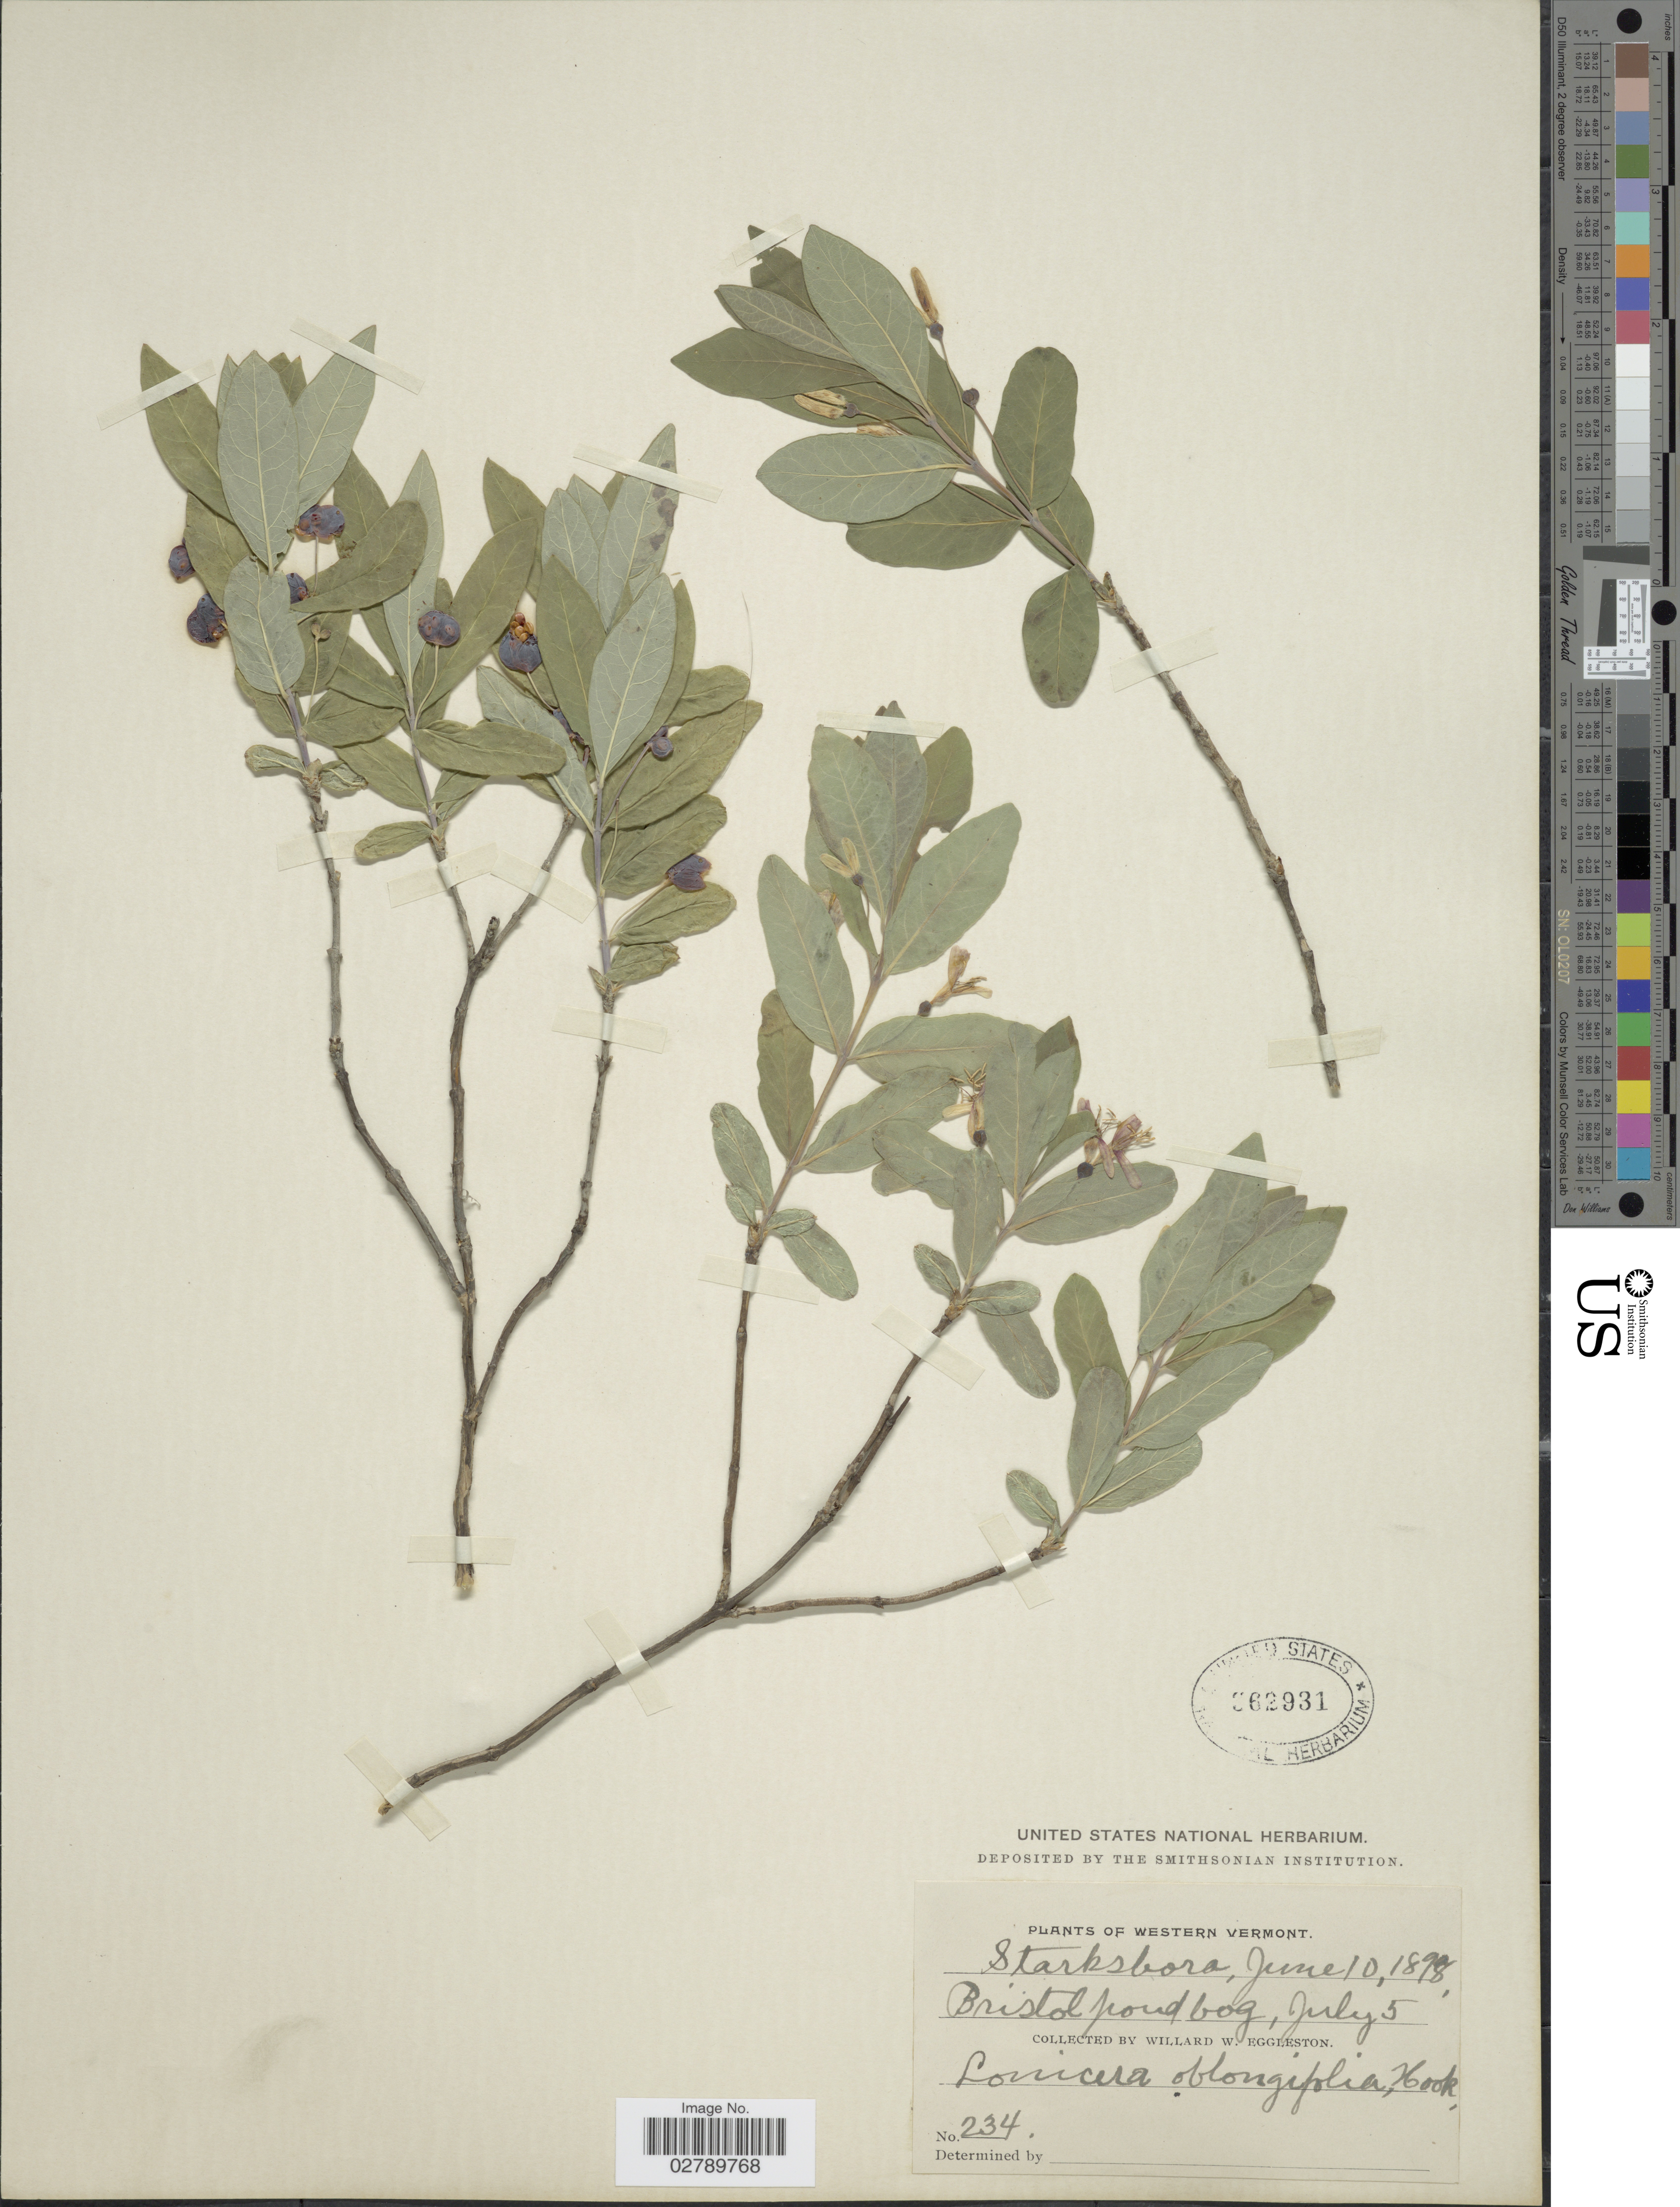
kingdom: Plantae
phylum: Tracheophyta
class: Magnoliopsida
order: Dipsacales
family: Caprifoliaceae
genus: Lonicera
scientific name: Lonicera oblongifolia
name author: Hook.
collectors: W. W. Eggleston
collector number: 234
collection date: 1898-06-10/1898-07-05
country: United States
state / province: Vermont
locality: Western Vermont. Starksboro, Bristol pond bog.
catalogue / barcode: US 362931